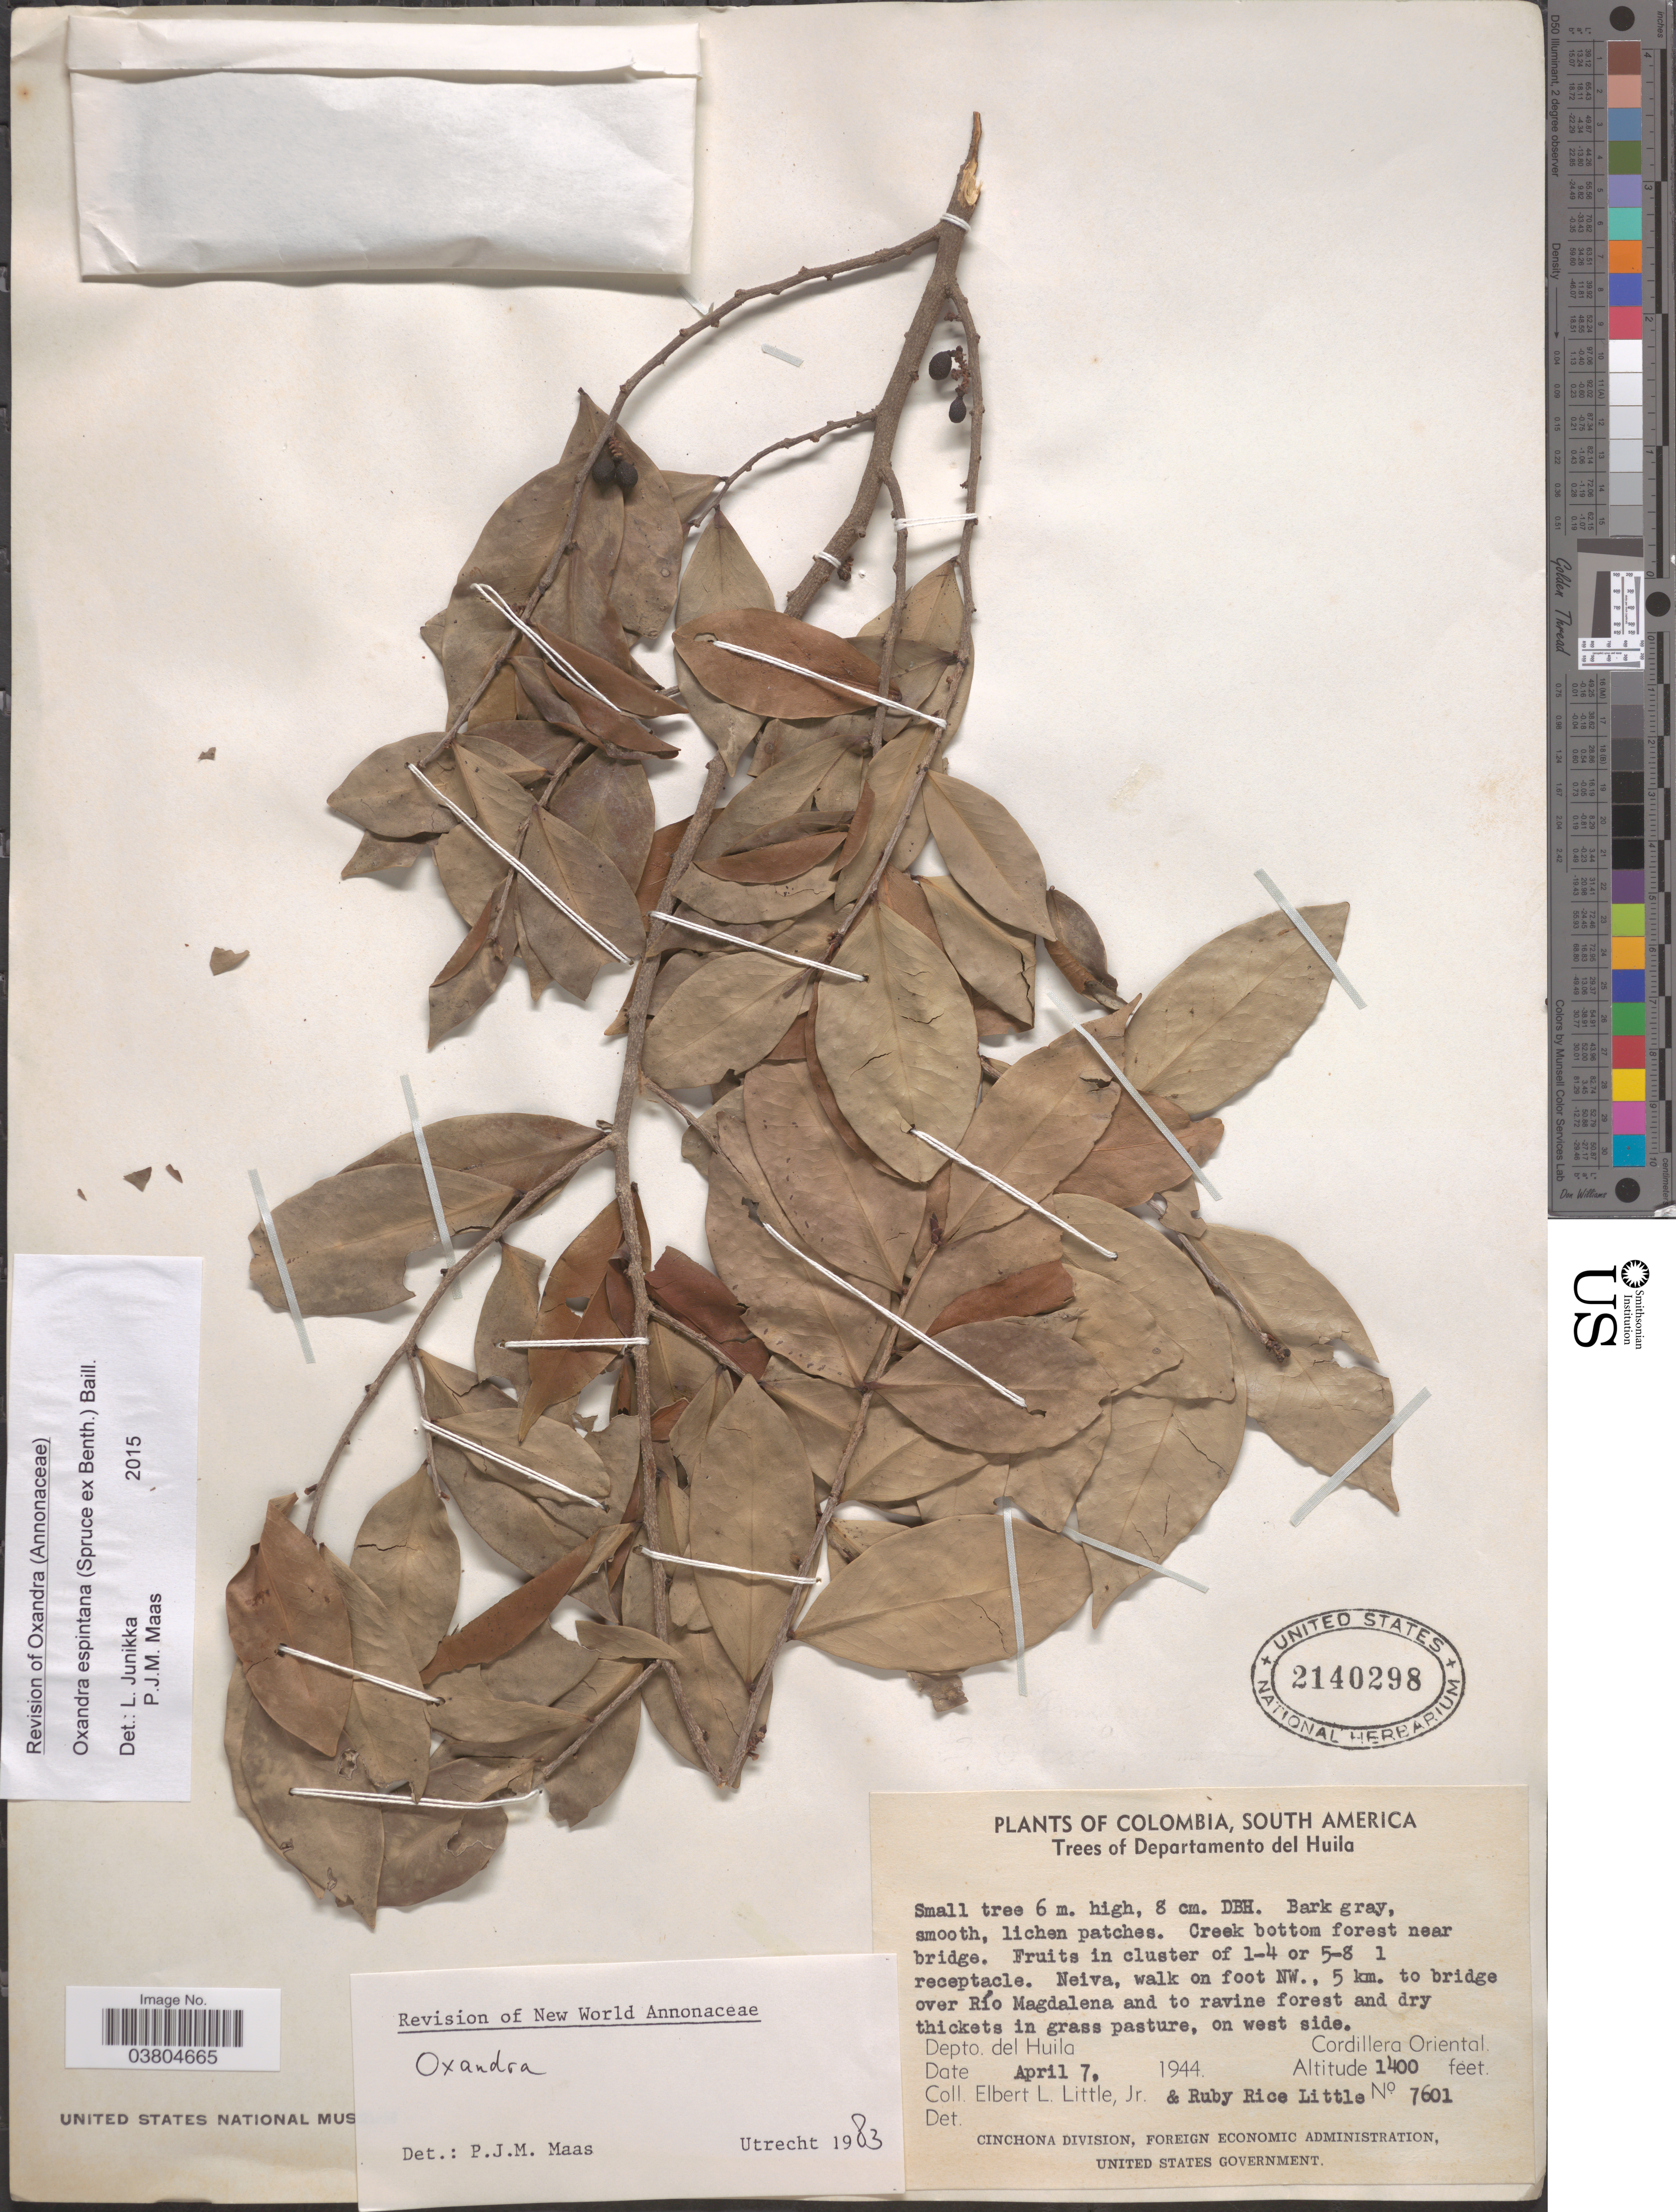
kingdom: Plantae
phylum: Tracheophyta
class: Magnoliopsida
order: Magnoliales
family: Annonaceae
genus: Oxandra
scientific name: Oxandra espintana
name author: (Spruce ex Benth.) Baill.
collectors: E. L. Little & R. R. Little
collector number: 7601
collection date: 1944-04-07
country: Colombia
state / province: Huila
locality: Neiva, walk on foot NW., 5 km. to bridge over Río Magdalena and to ravine forest and dry thickets in grass pasture, on west side. Depto. del Huila. Cordillera Oriental.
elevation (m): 427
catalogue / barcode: US 2140298